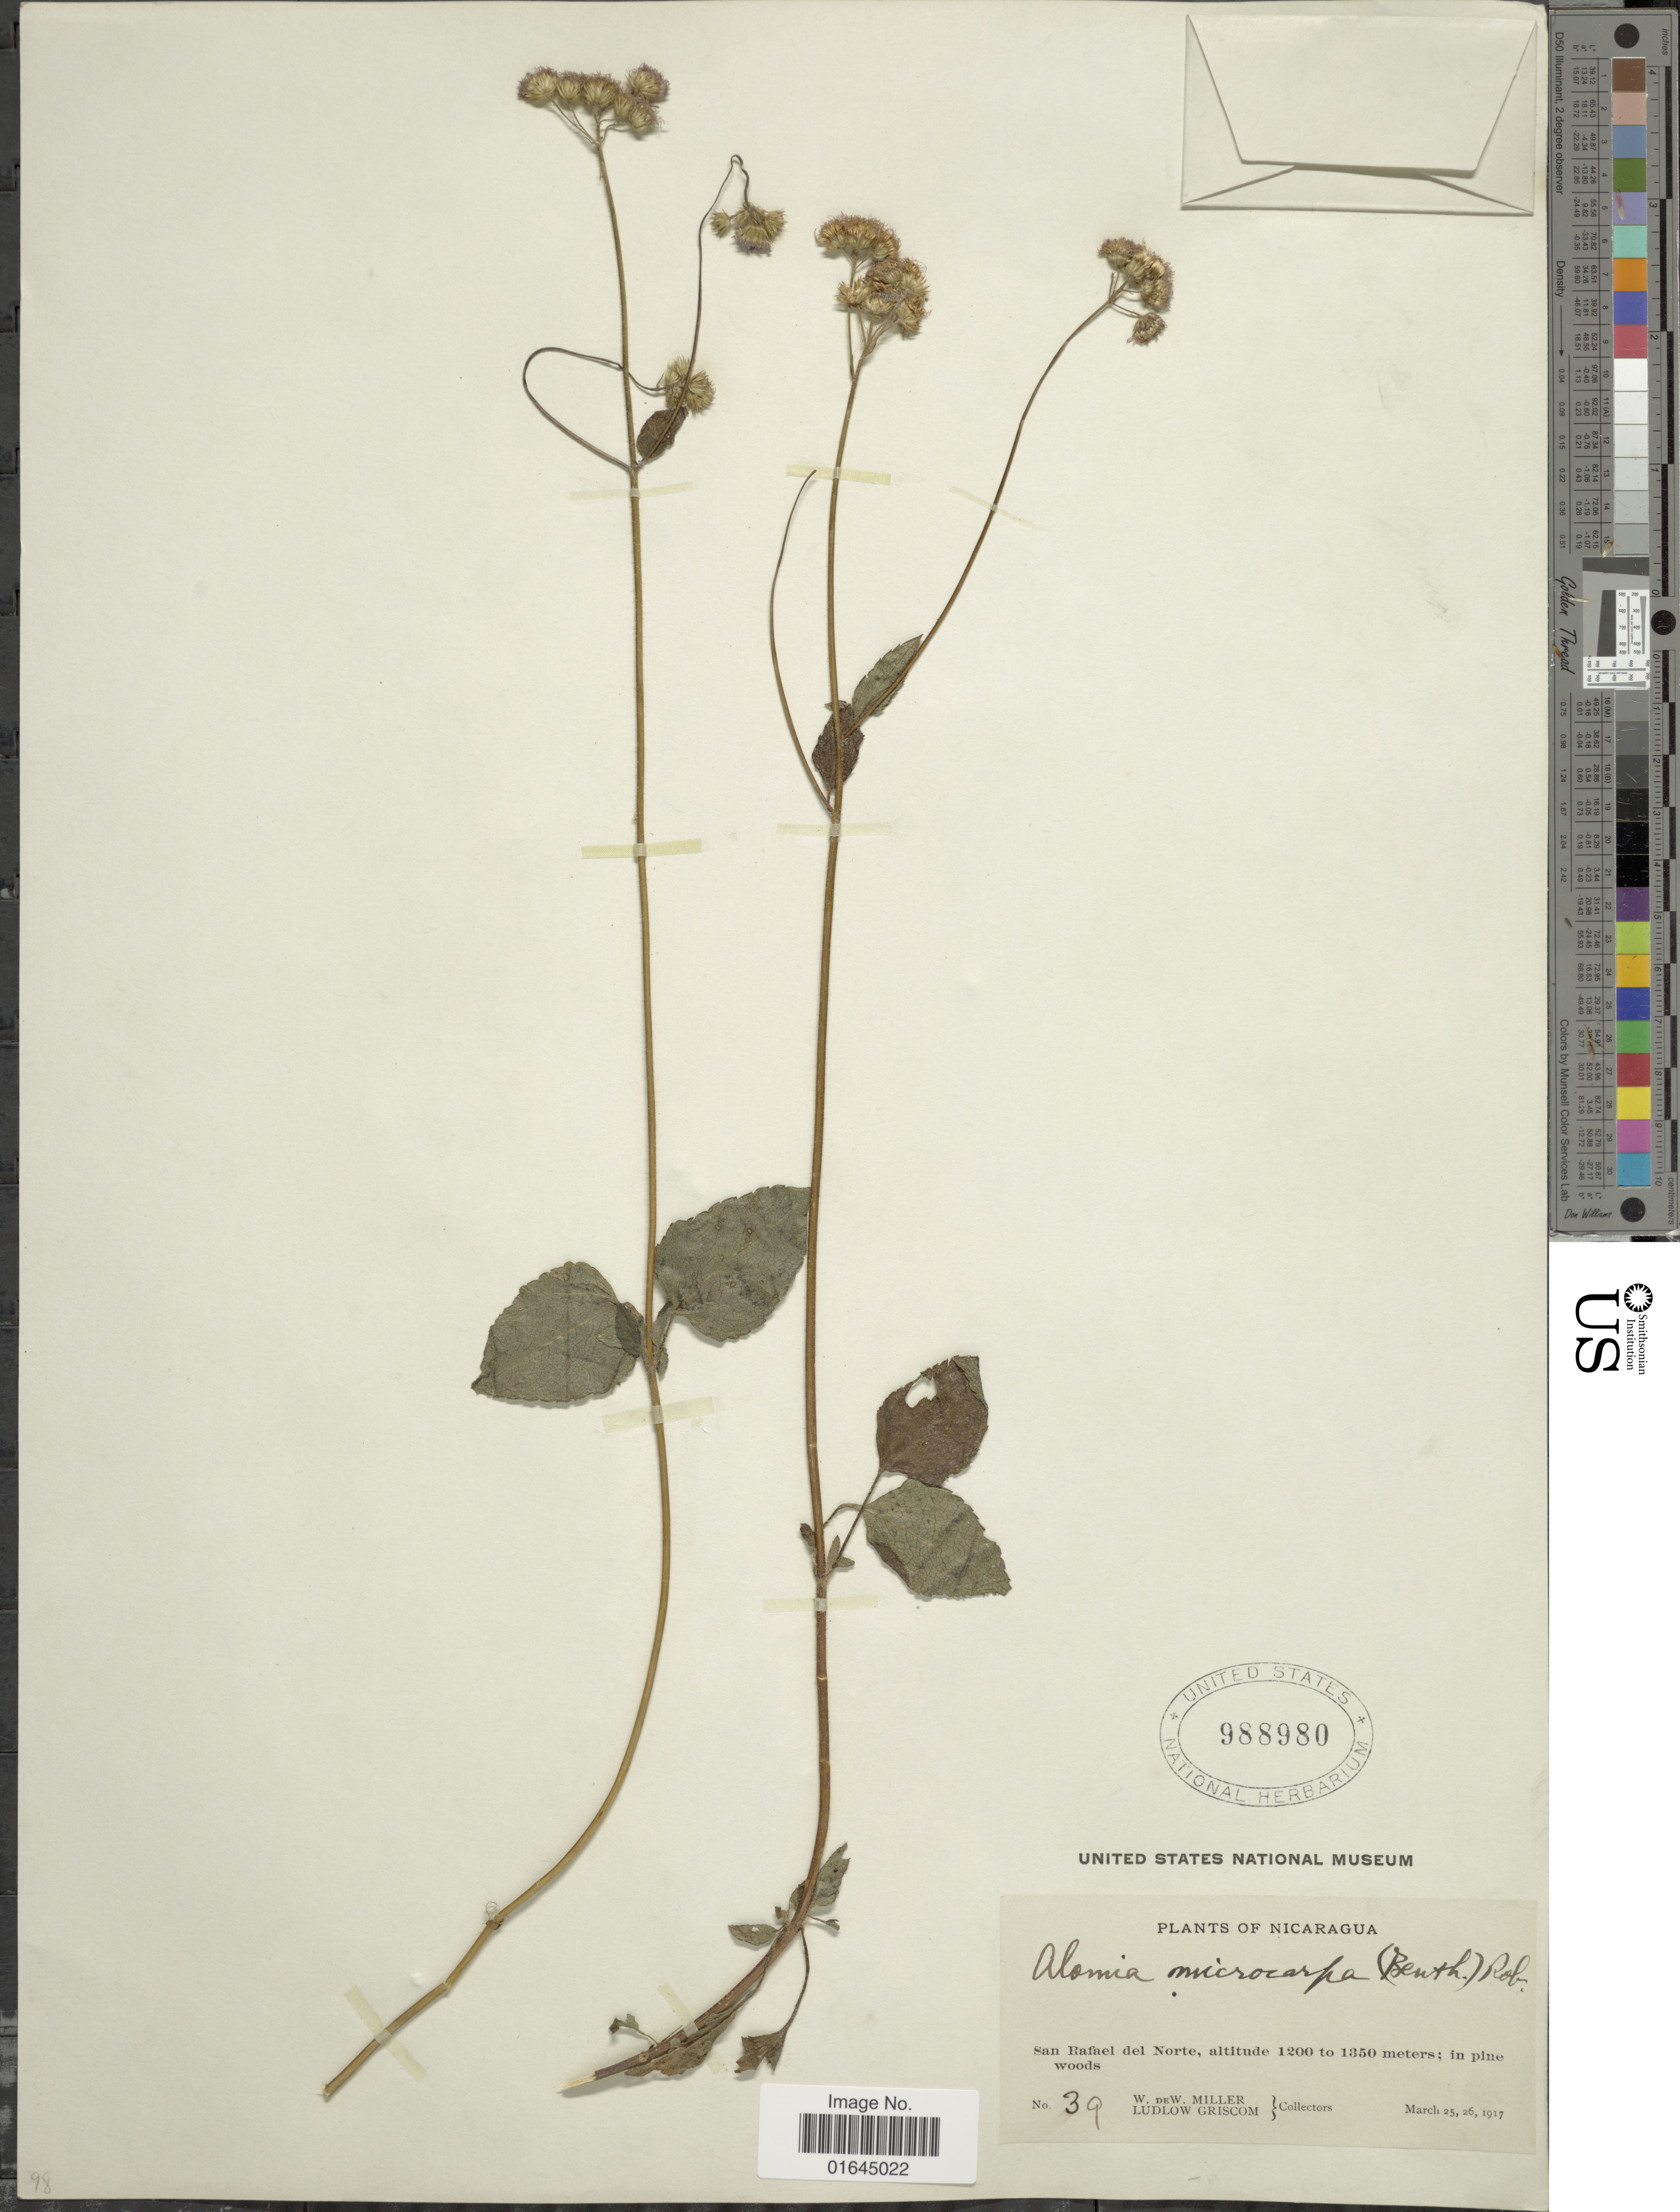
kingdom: Plantae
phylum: Tracheophyta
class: Magnoliopsida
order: Asterales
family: Asteraceae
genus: Ageratum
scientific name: Ageratum microcarpum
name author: (Benth. ex Oerst.) Hemsl.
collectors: W. D. Miller & L. Griscom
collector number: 39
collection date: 1917-03-25/1917-03-26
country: Nicaragua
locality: San Rafael del Norte.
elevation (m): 1200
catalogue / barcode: US 988980